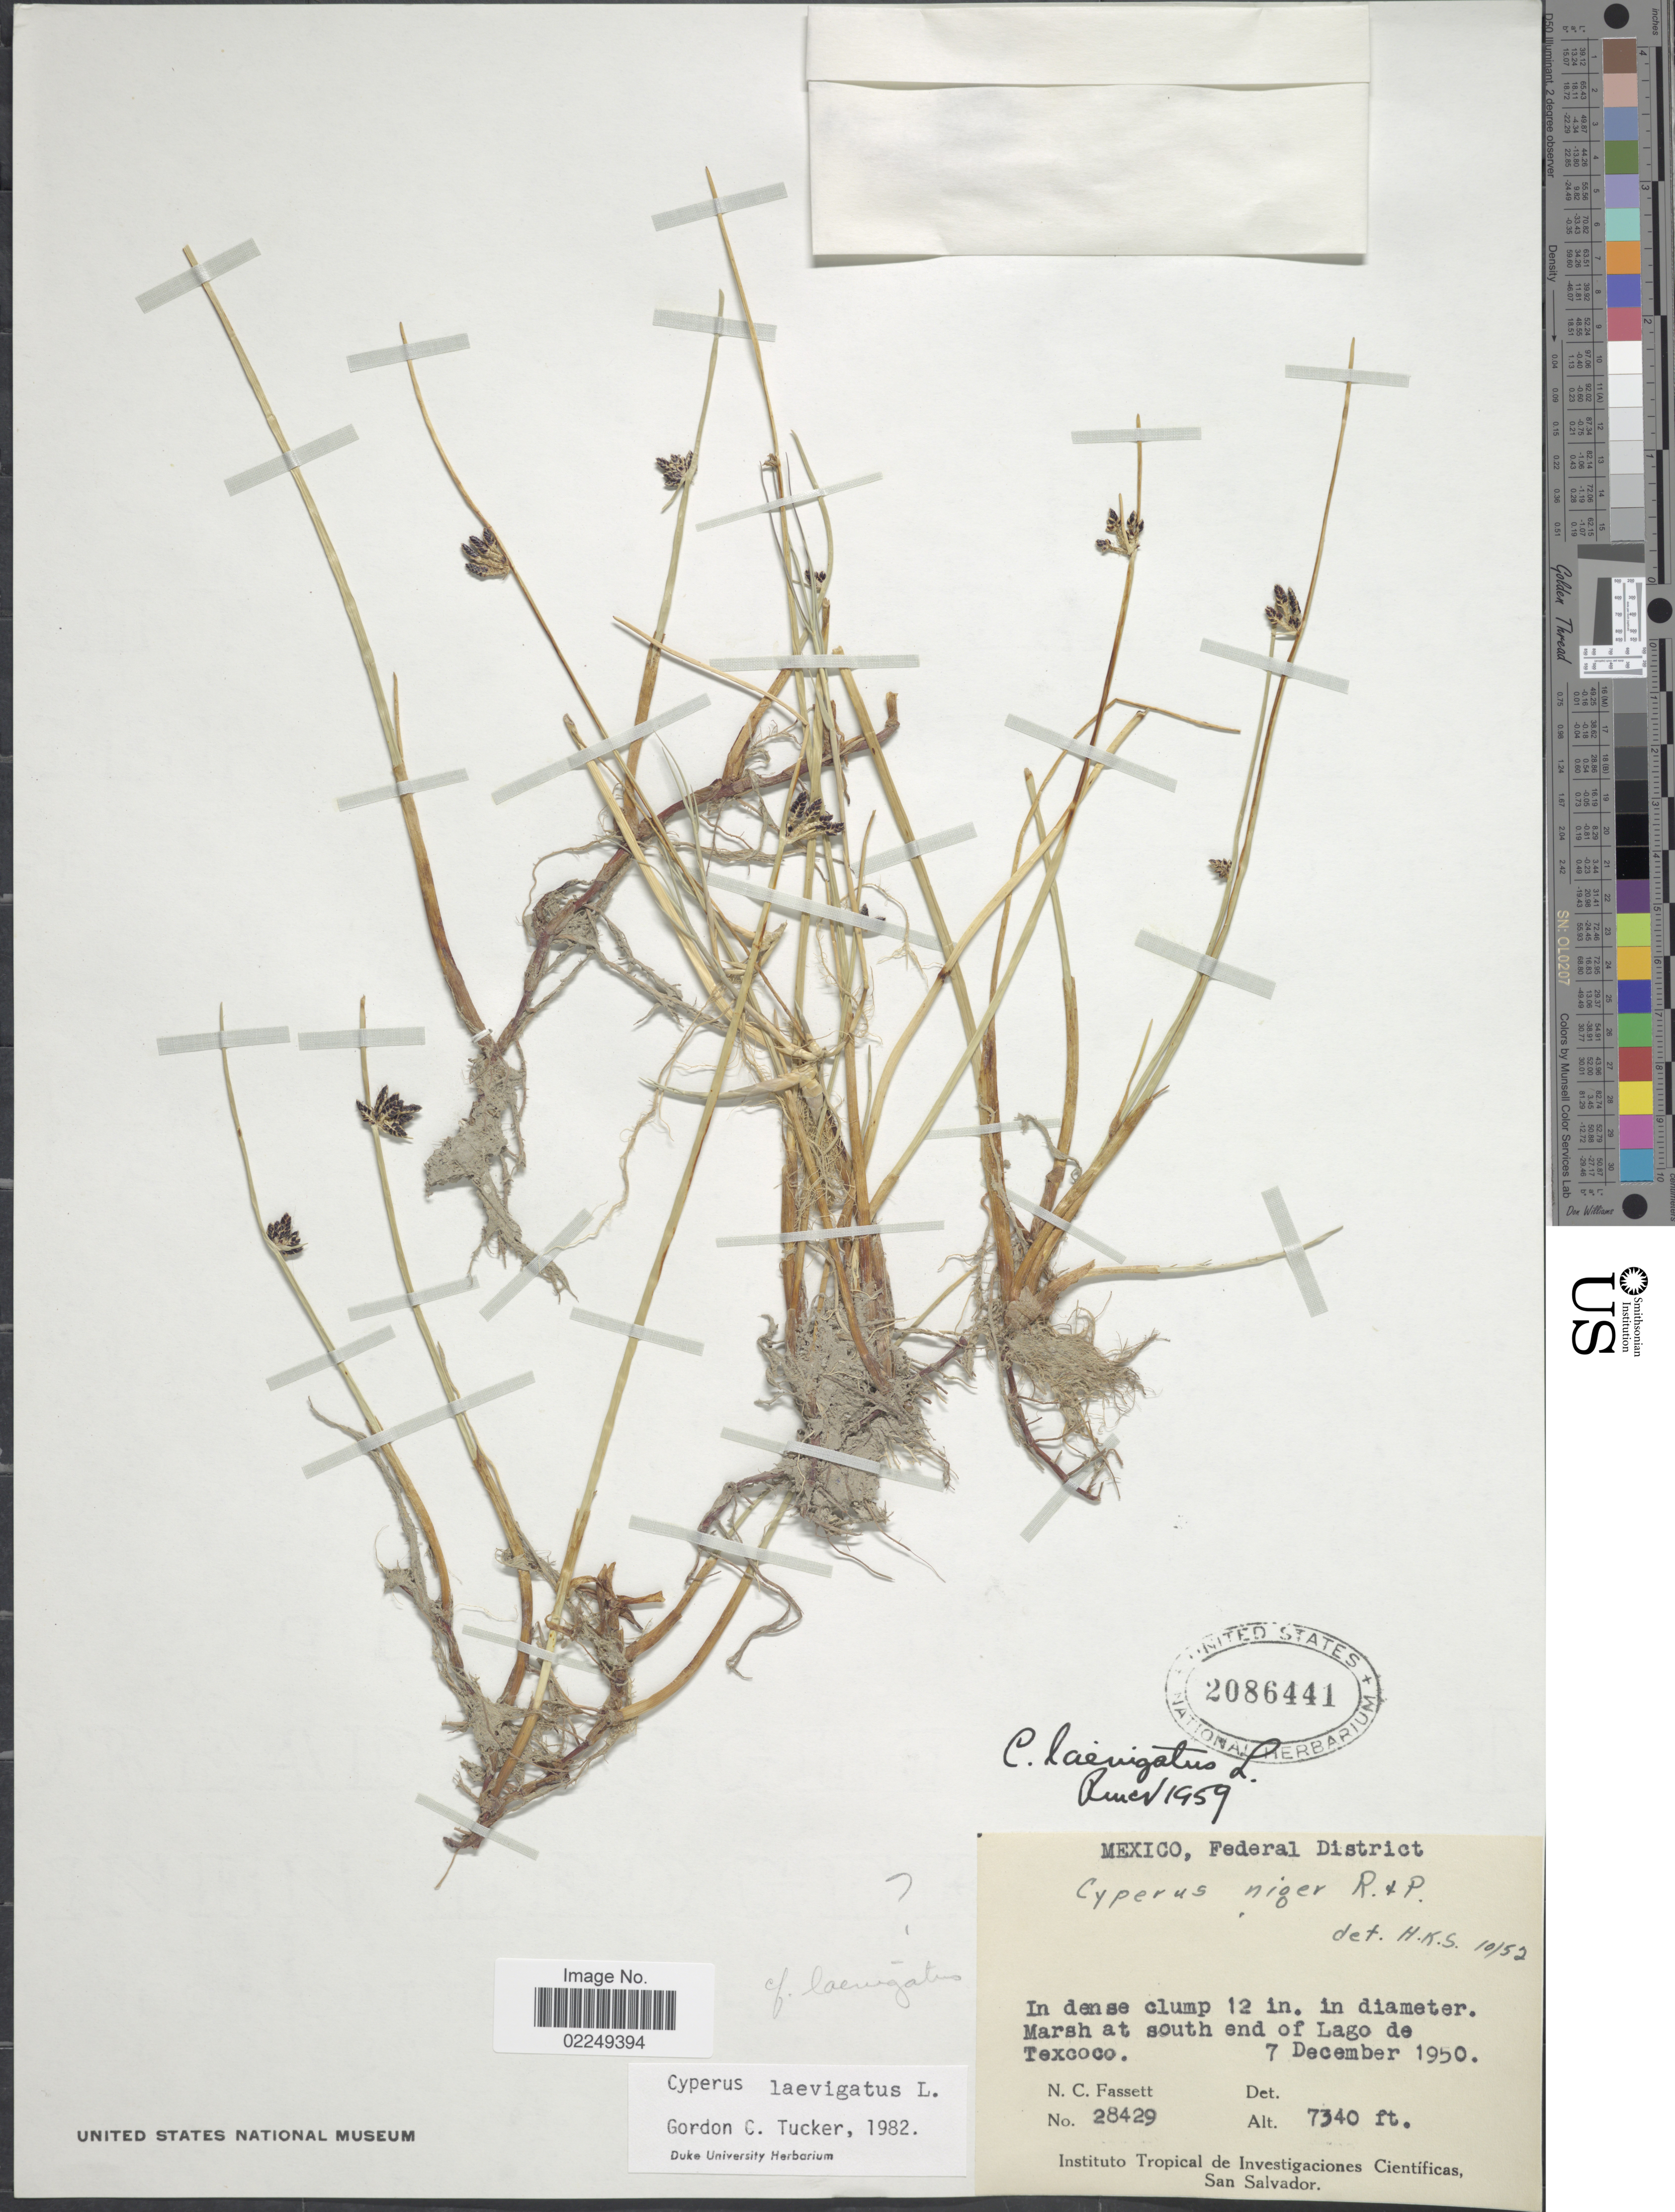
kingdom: Plantae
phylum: Tracheophyta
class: Liliopsida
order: Poales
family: Cyperaceae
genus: Cyperus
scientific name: Cyperus laevigatus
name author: L.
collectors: N. C. Fassett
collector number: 28429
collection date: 1950-12-07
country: Mexico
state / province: Distrito Federal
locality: Federal District, Marsh at south end of Lago de Texcoco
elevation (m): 2237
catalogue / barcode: US 2086441